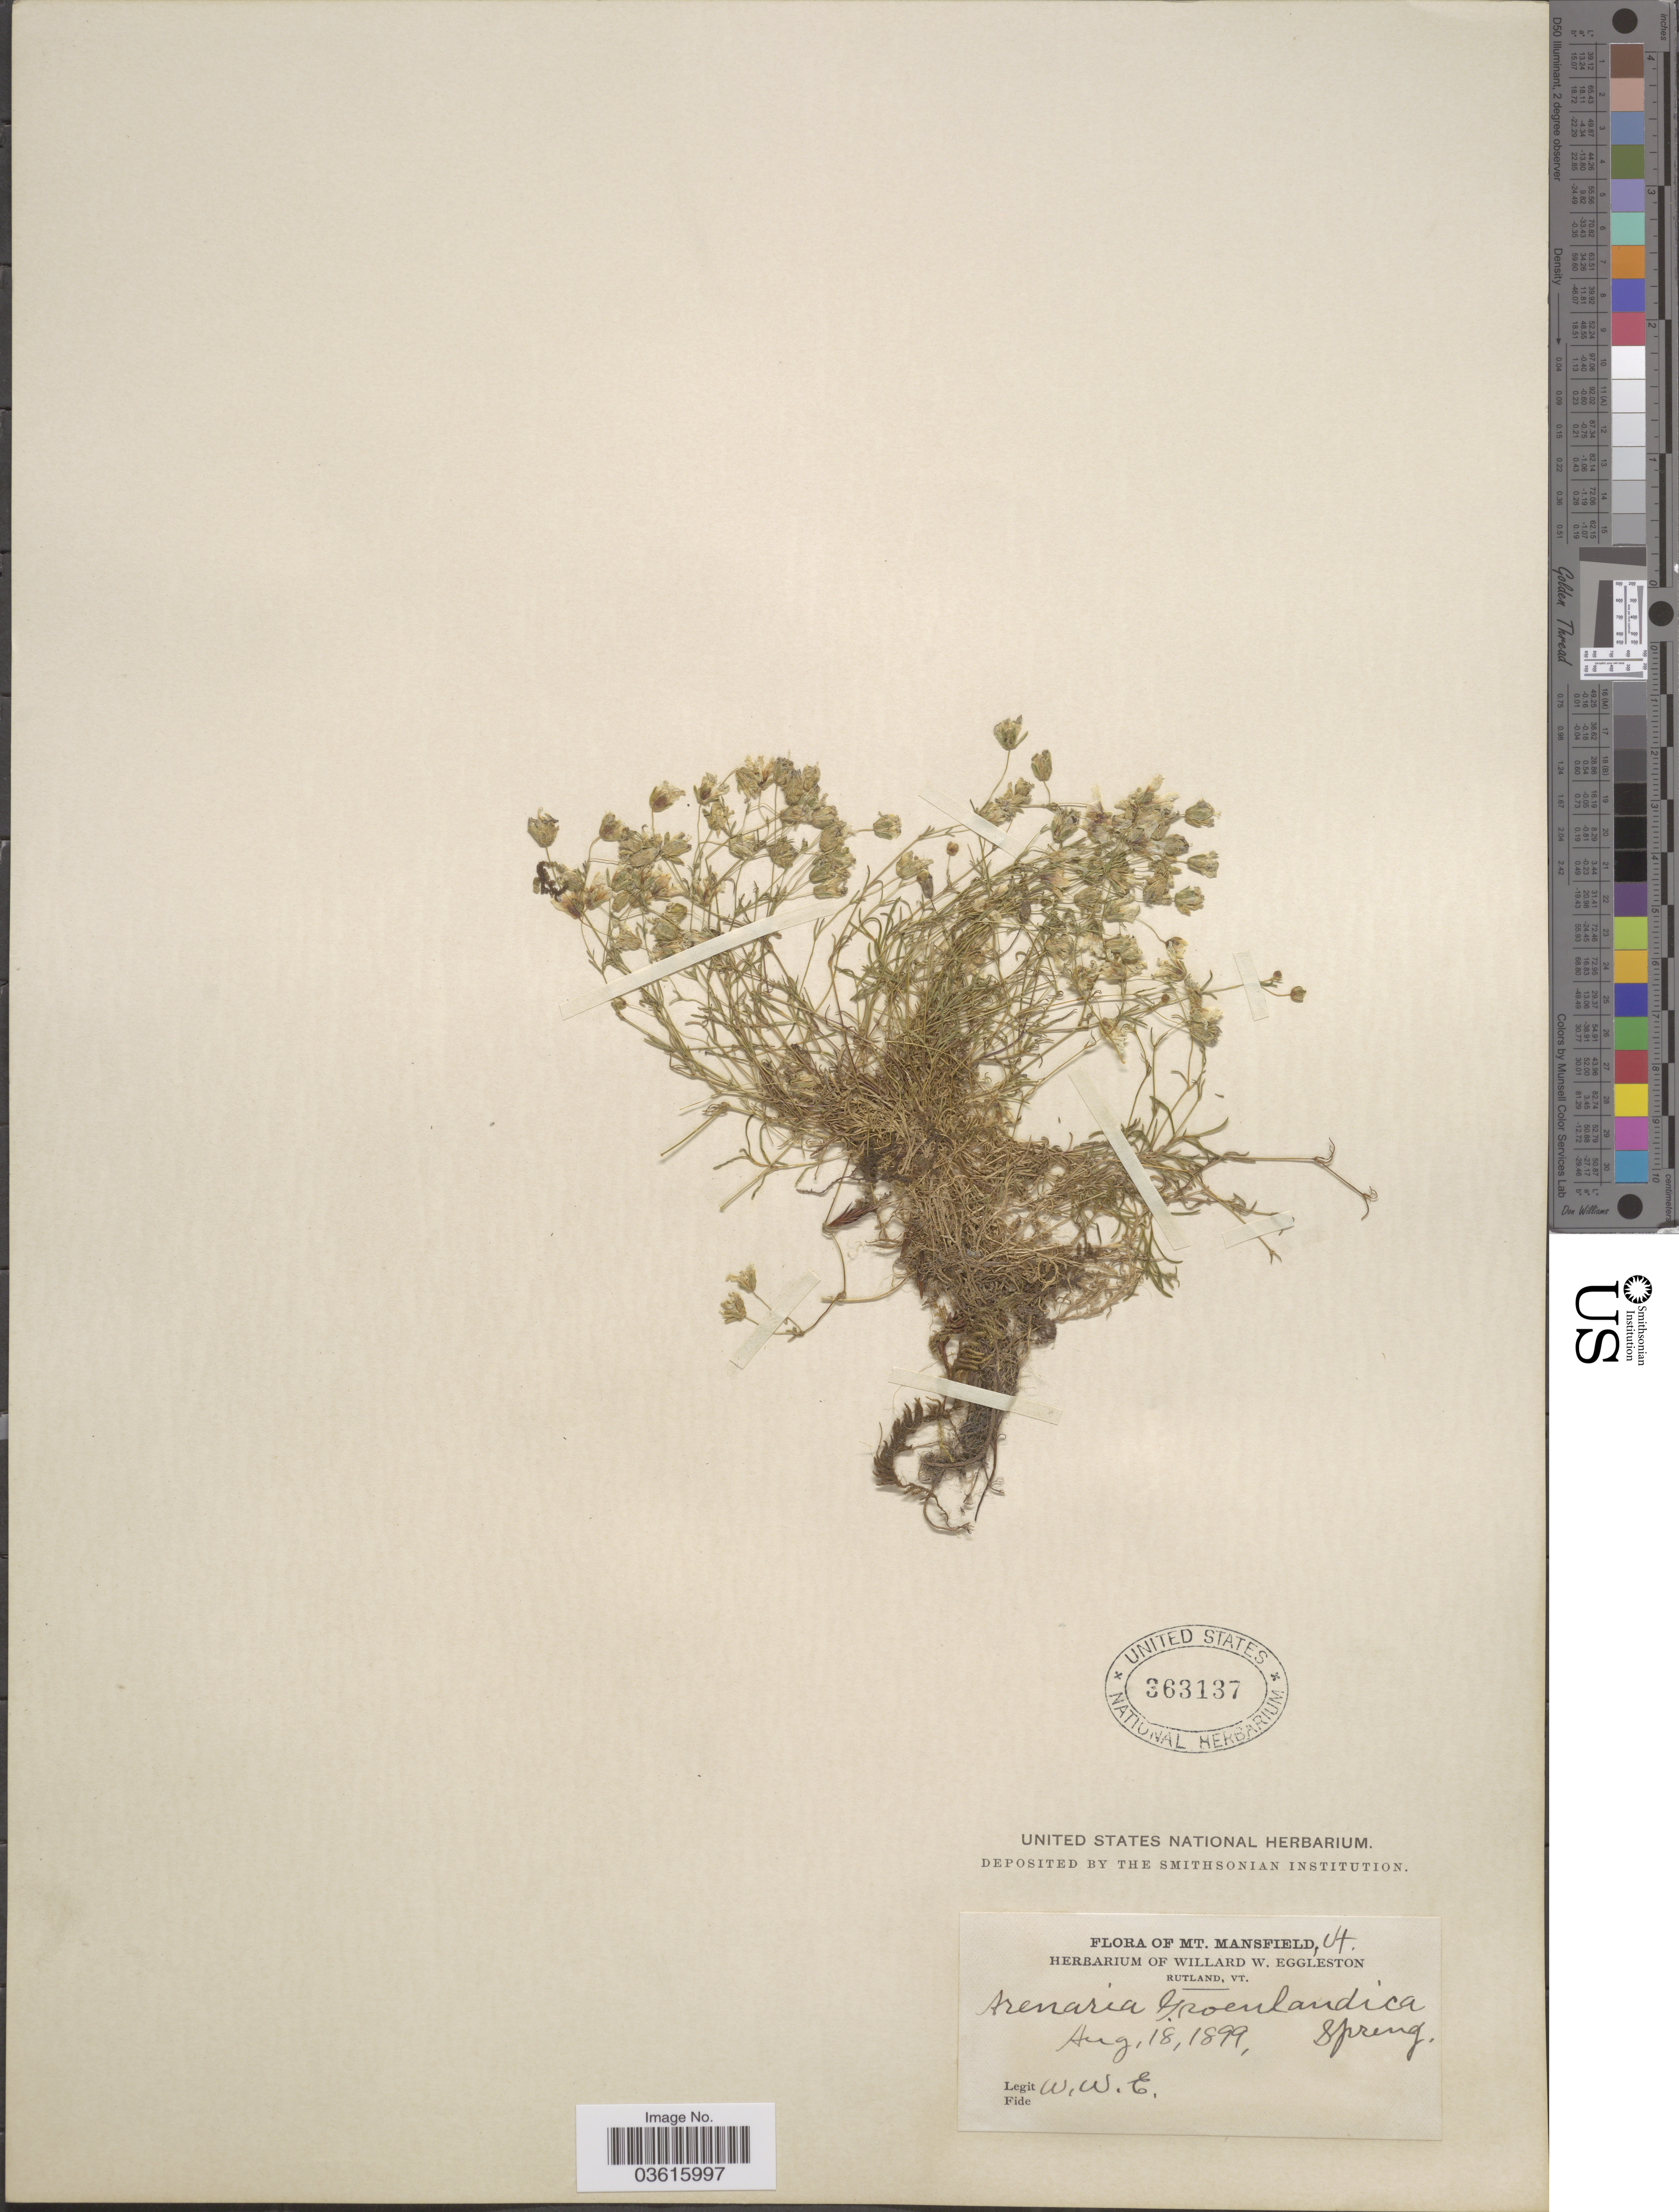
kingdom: Plantae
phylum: Tracheophyta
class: Magnoliopsida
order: Caryophyllales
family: Caryophyllaceae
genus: Minuartia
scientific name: Minuartia groenlandica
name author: (Retz.) Ostenf.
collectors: W. W. Eggleston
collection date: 1899-08-18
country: United States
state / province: Vermont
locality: Mt. Mansfield.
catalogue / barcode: US 363137